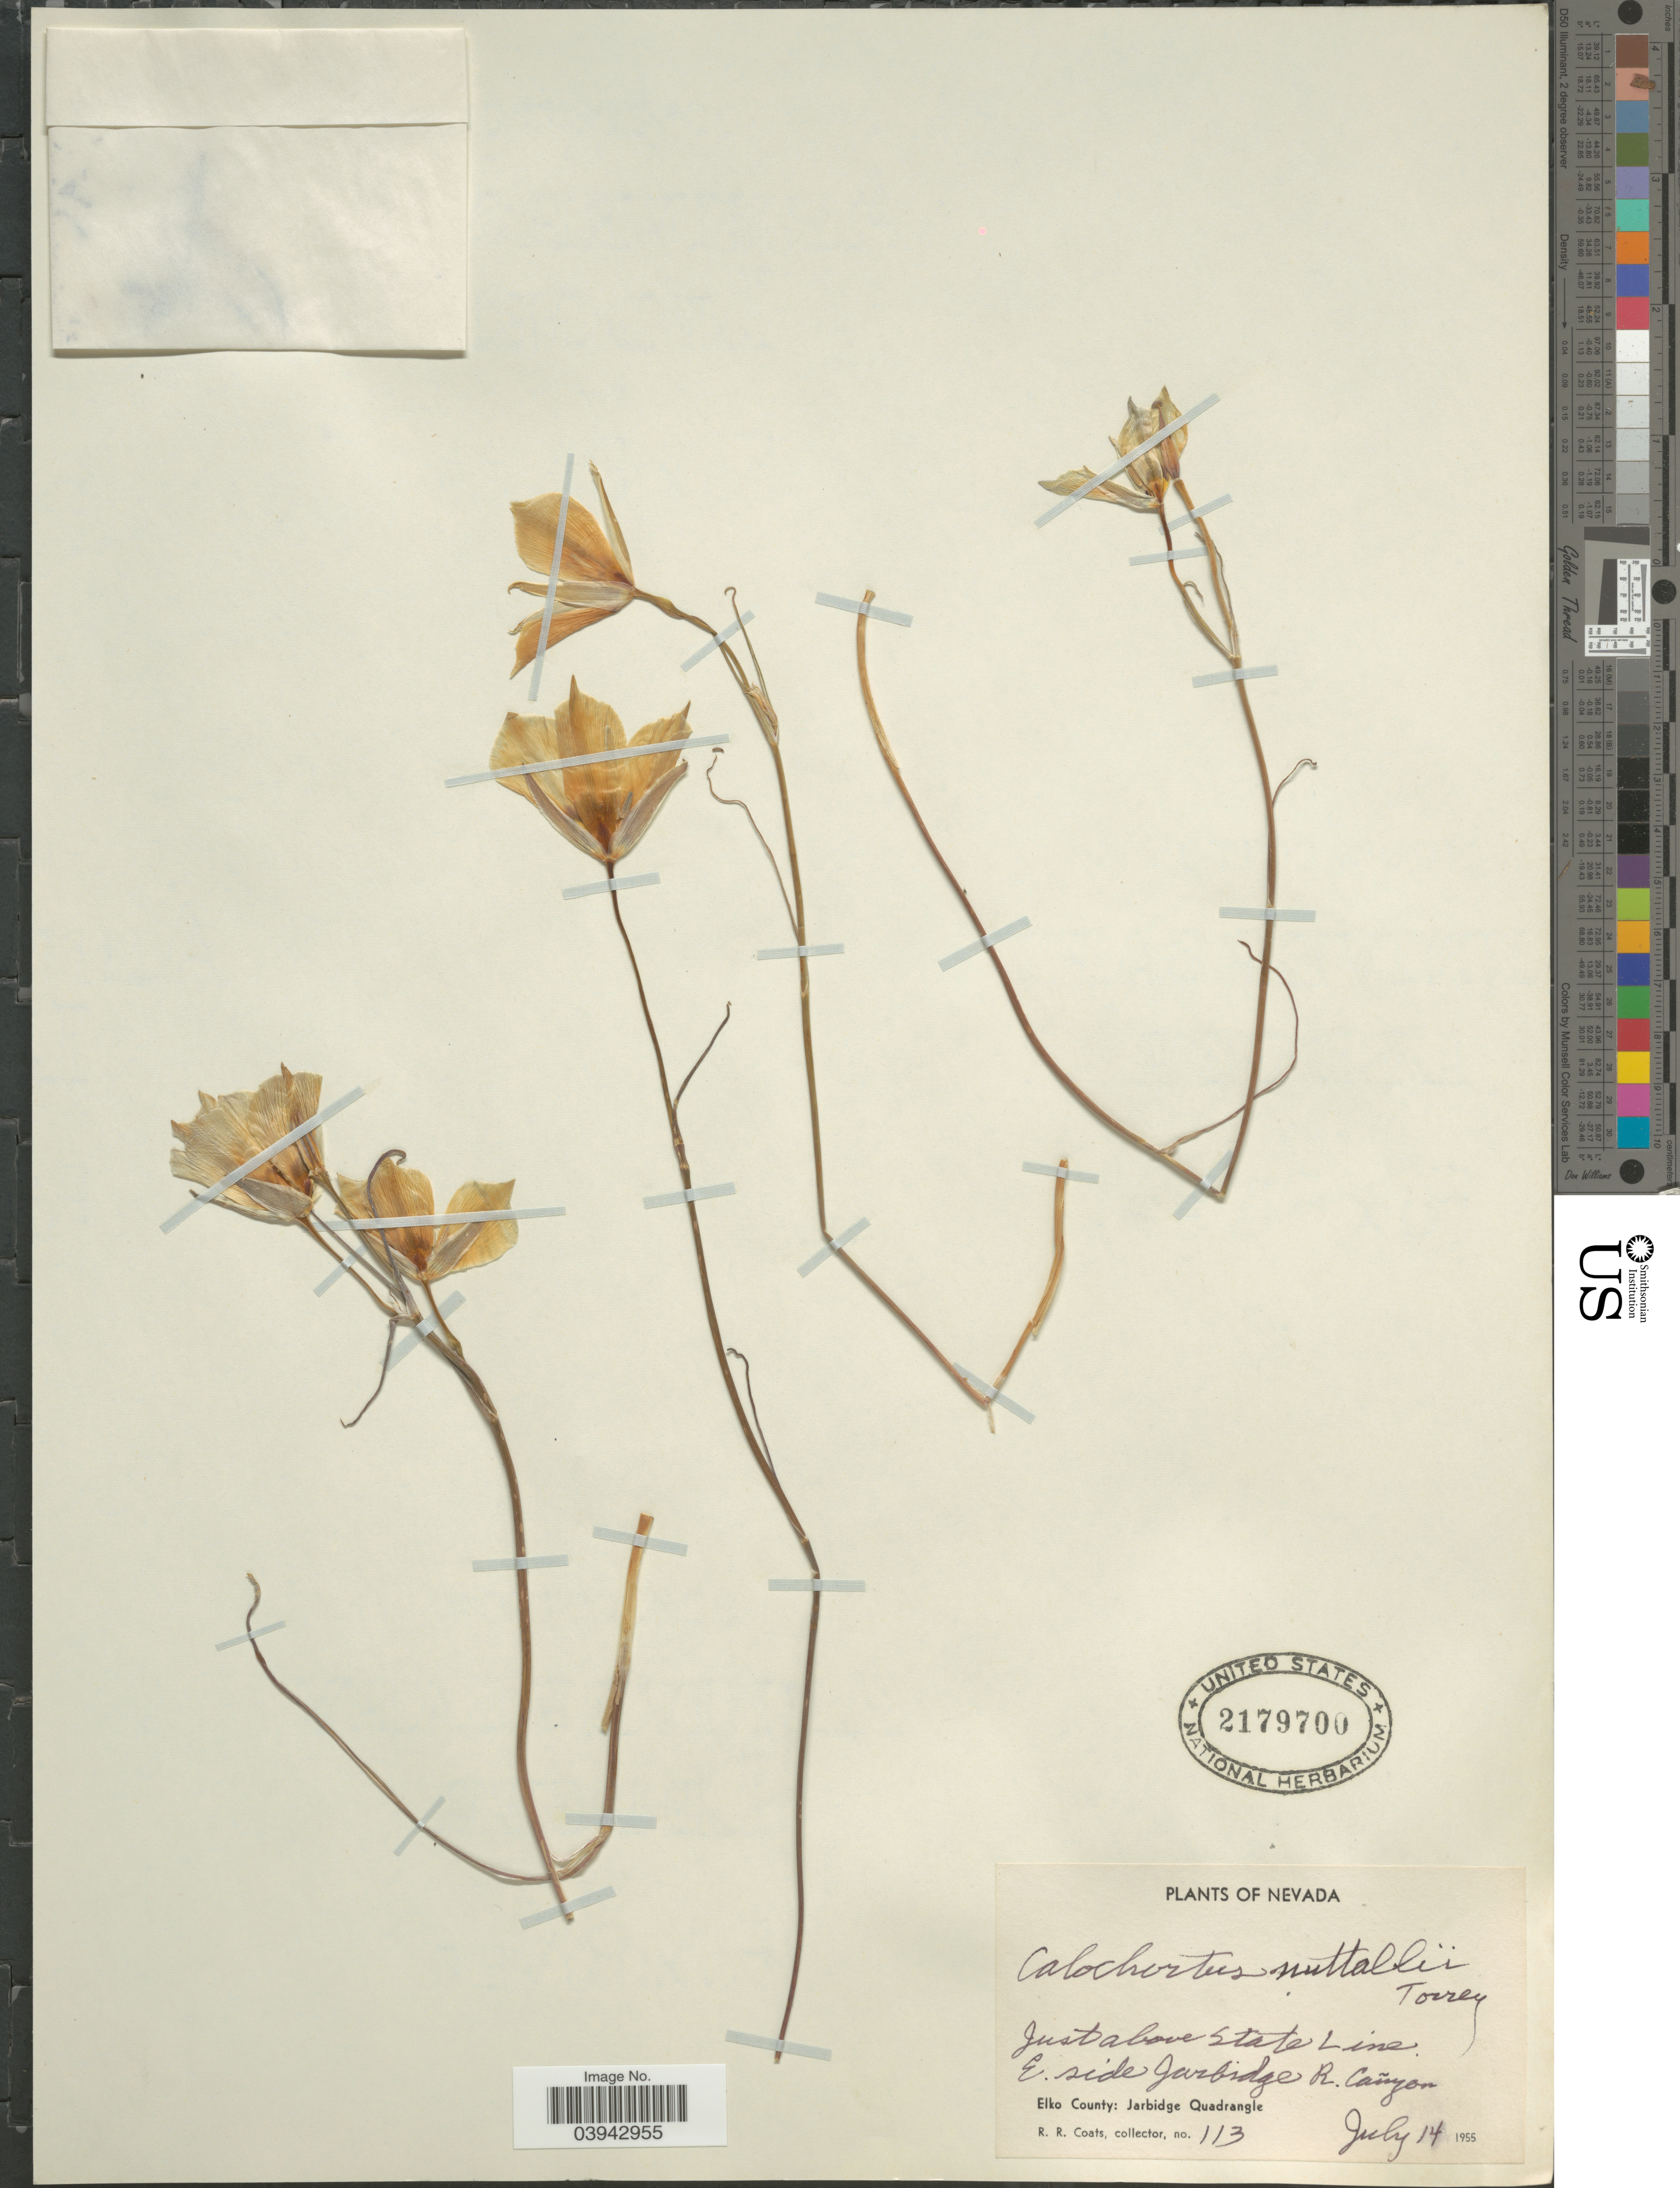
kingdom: Plantae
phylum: Tracheophyta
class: Liliopsida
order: Liliales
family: Liliaceae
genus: Calochortus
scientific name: Calochortus nuttallii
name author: Torr.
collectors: R. Coats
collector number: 113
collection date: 1955-07-14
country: United States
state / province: Nevada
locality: Just above State Line. E. side Jarbidge R. Cañyon. Elko County: Jarbidge Quadrangle.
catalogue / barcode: US 2179700